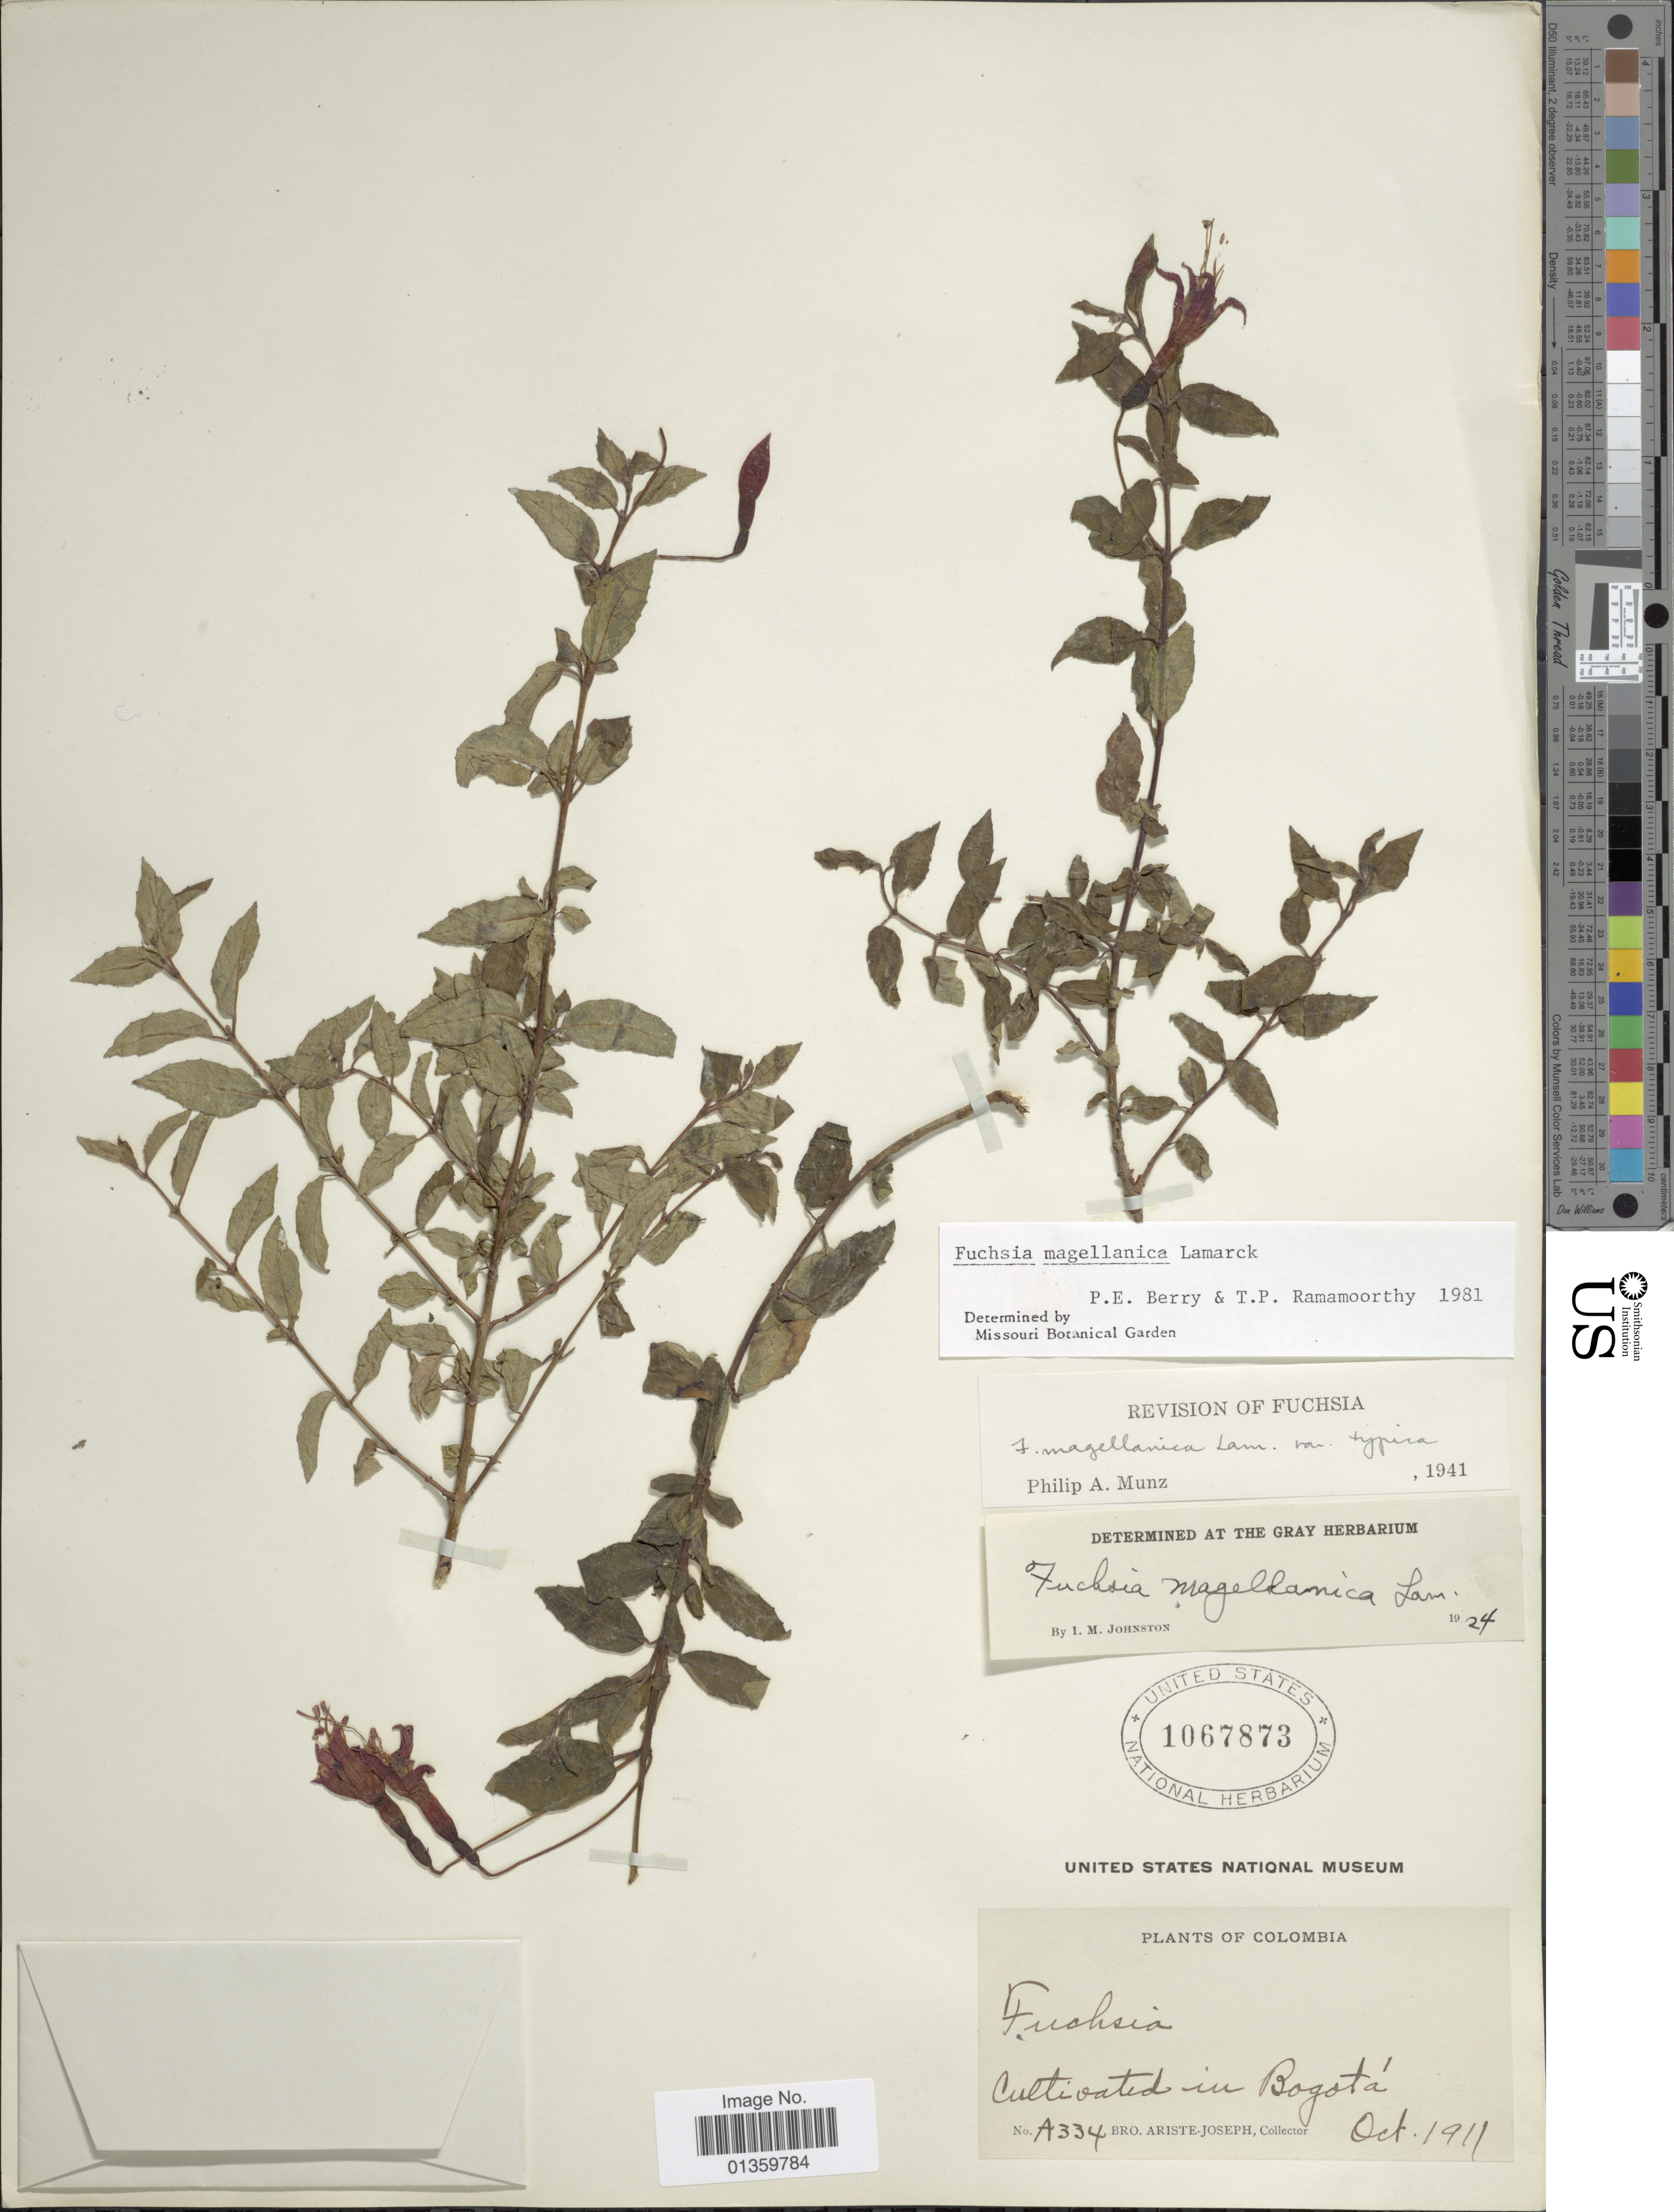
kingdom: Plantae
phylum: Tracheophyta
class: Magnoliopsida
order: Myrtales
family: Onagraceae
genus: Fuchsia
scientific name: Fuchsia magellanica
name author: Lam.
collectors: Bro. Ariste-Joseph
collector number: A334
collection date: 1911-10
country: Colombia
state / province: Bogota D.C.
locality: Cultivated in Bogotá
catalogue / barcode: US 1067873